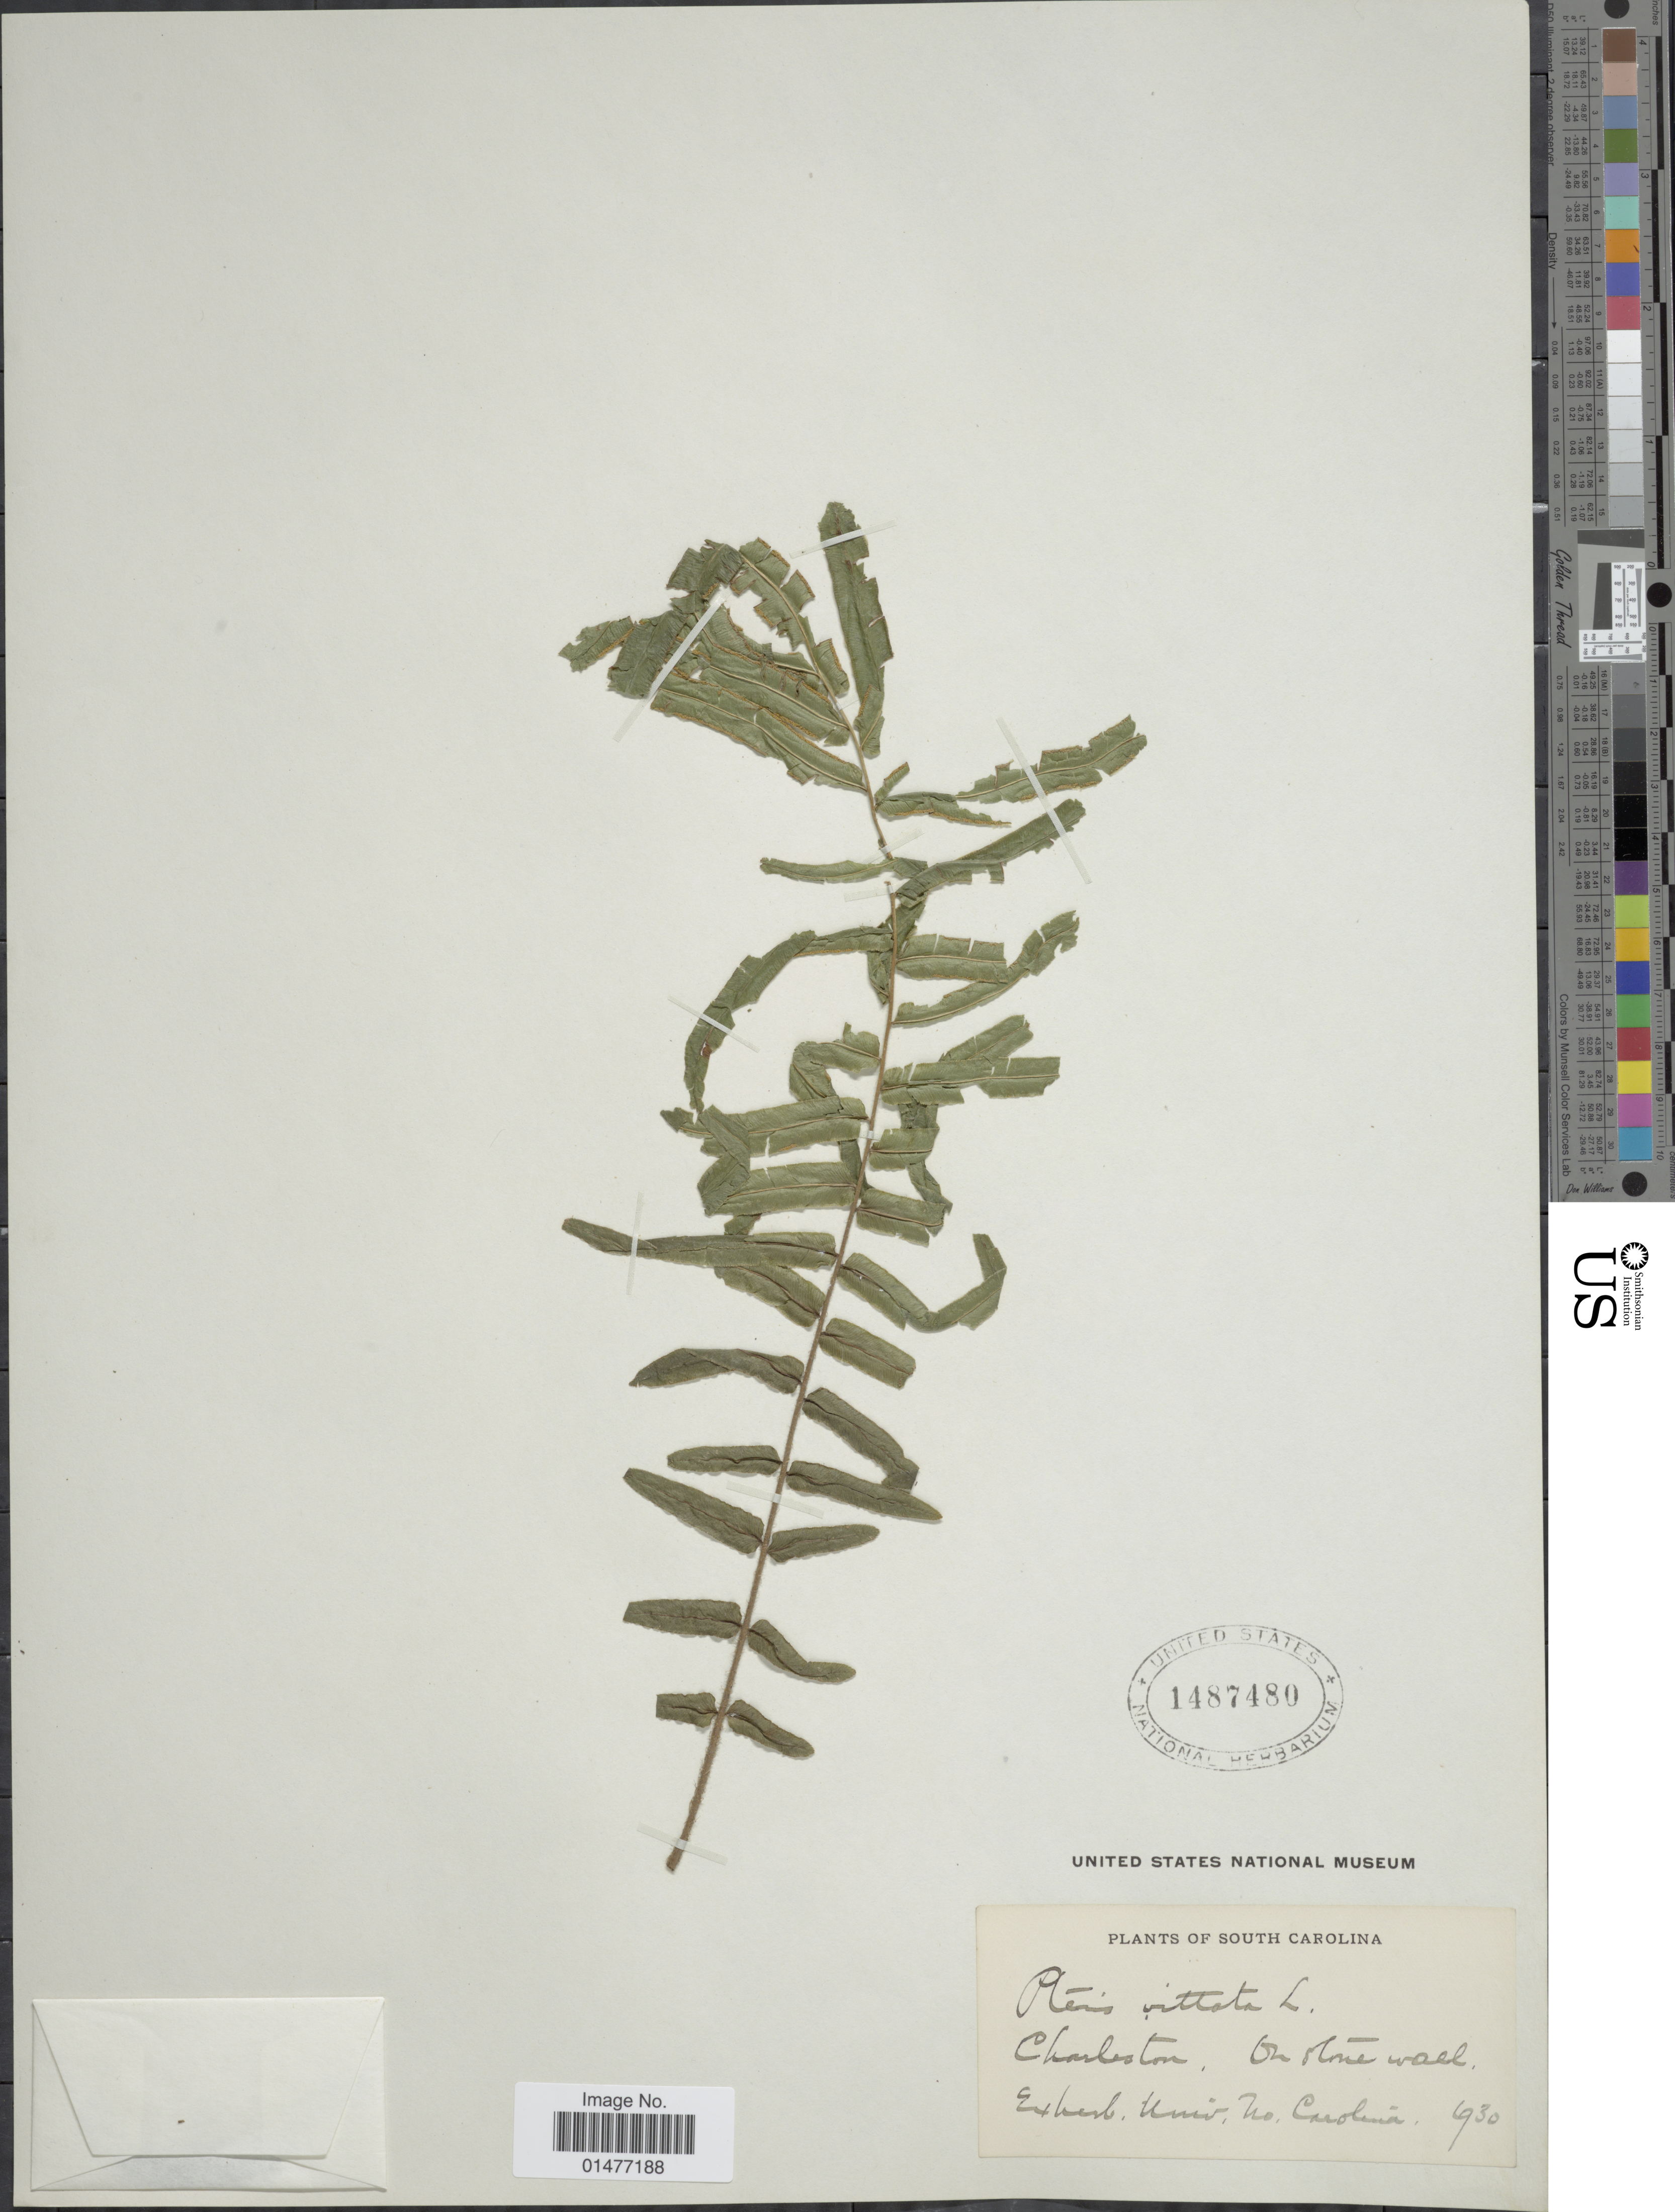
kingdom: Plantae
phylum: Tracheophyta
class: Polypodiopsida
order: Polypodiales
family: Pteridaceae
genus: Pteris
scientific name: Pteris vittata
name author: L.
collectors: ex herb. Univ. of California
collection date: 1930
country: United States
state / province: South Carolina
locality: Charleston, on stone wall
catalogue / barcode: US 1487480